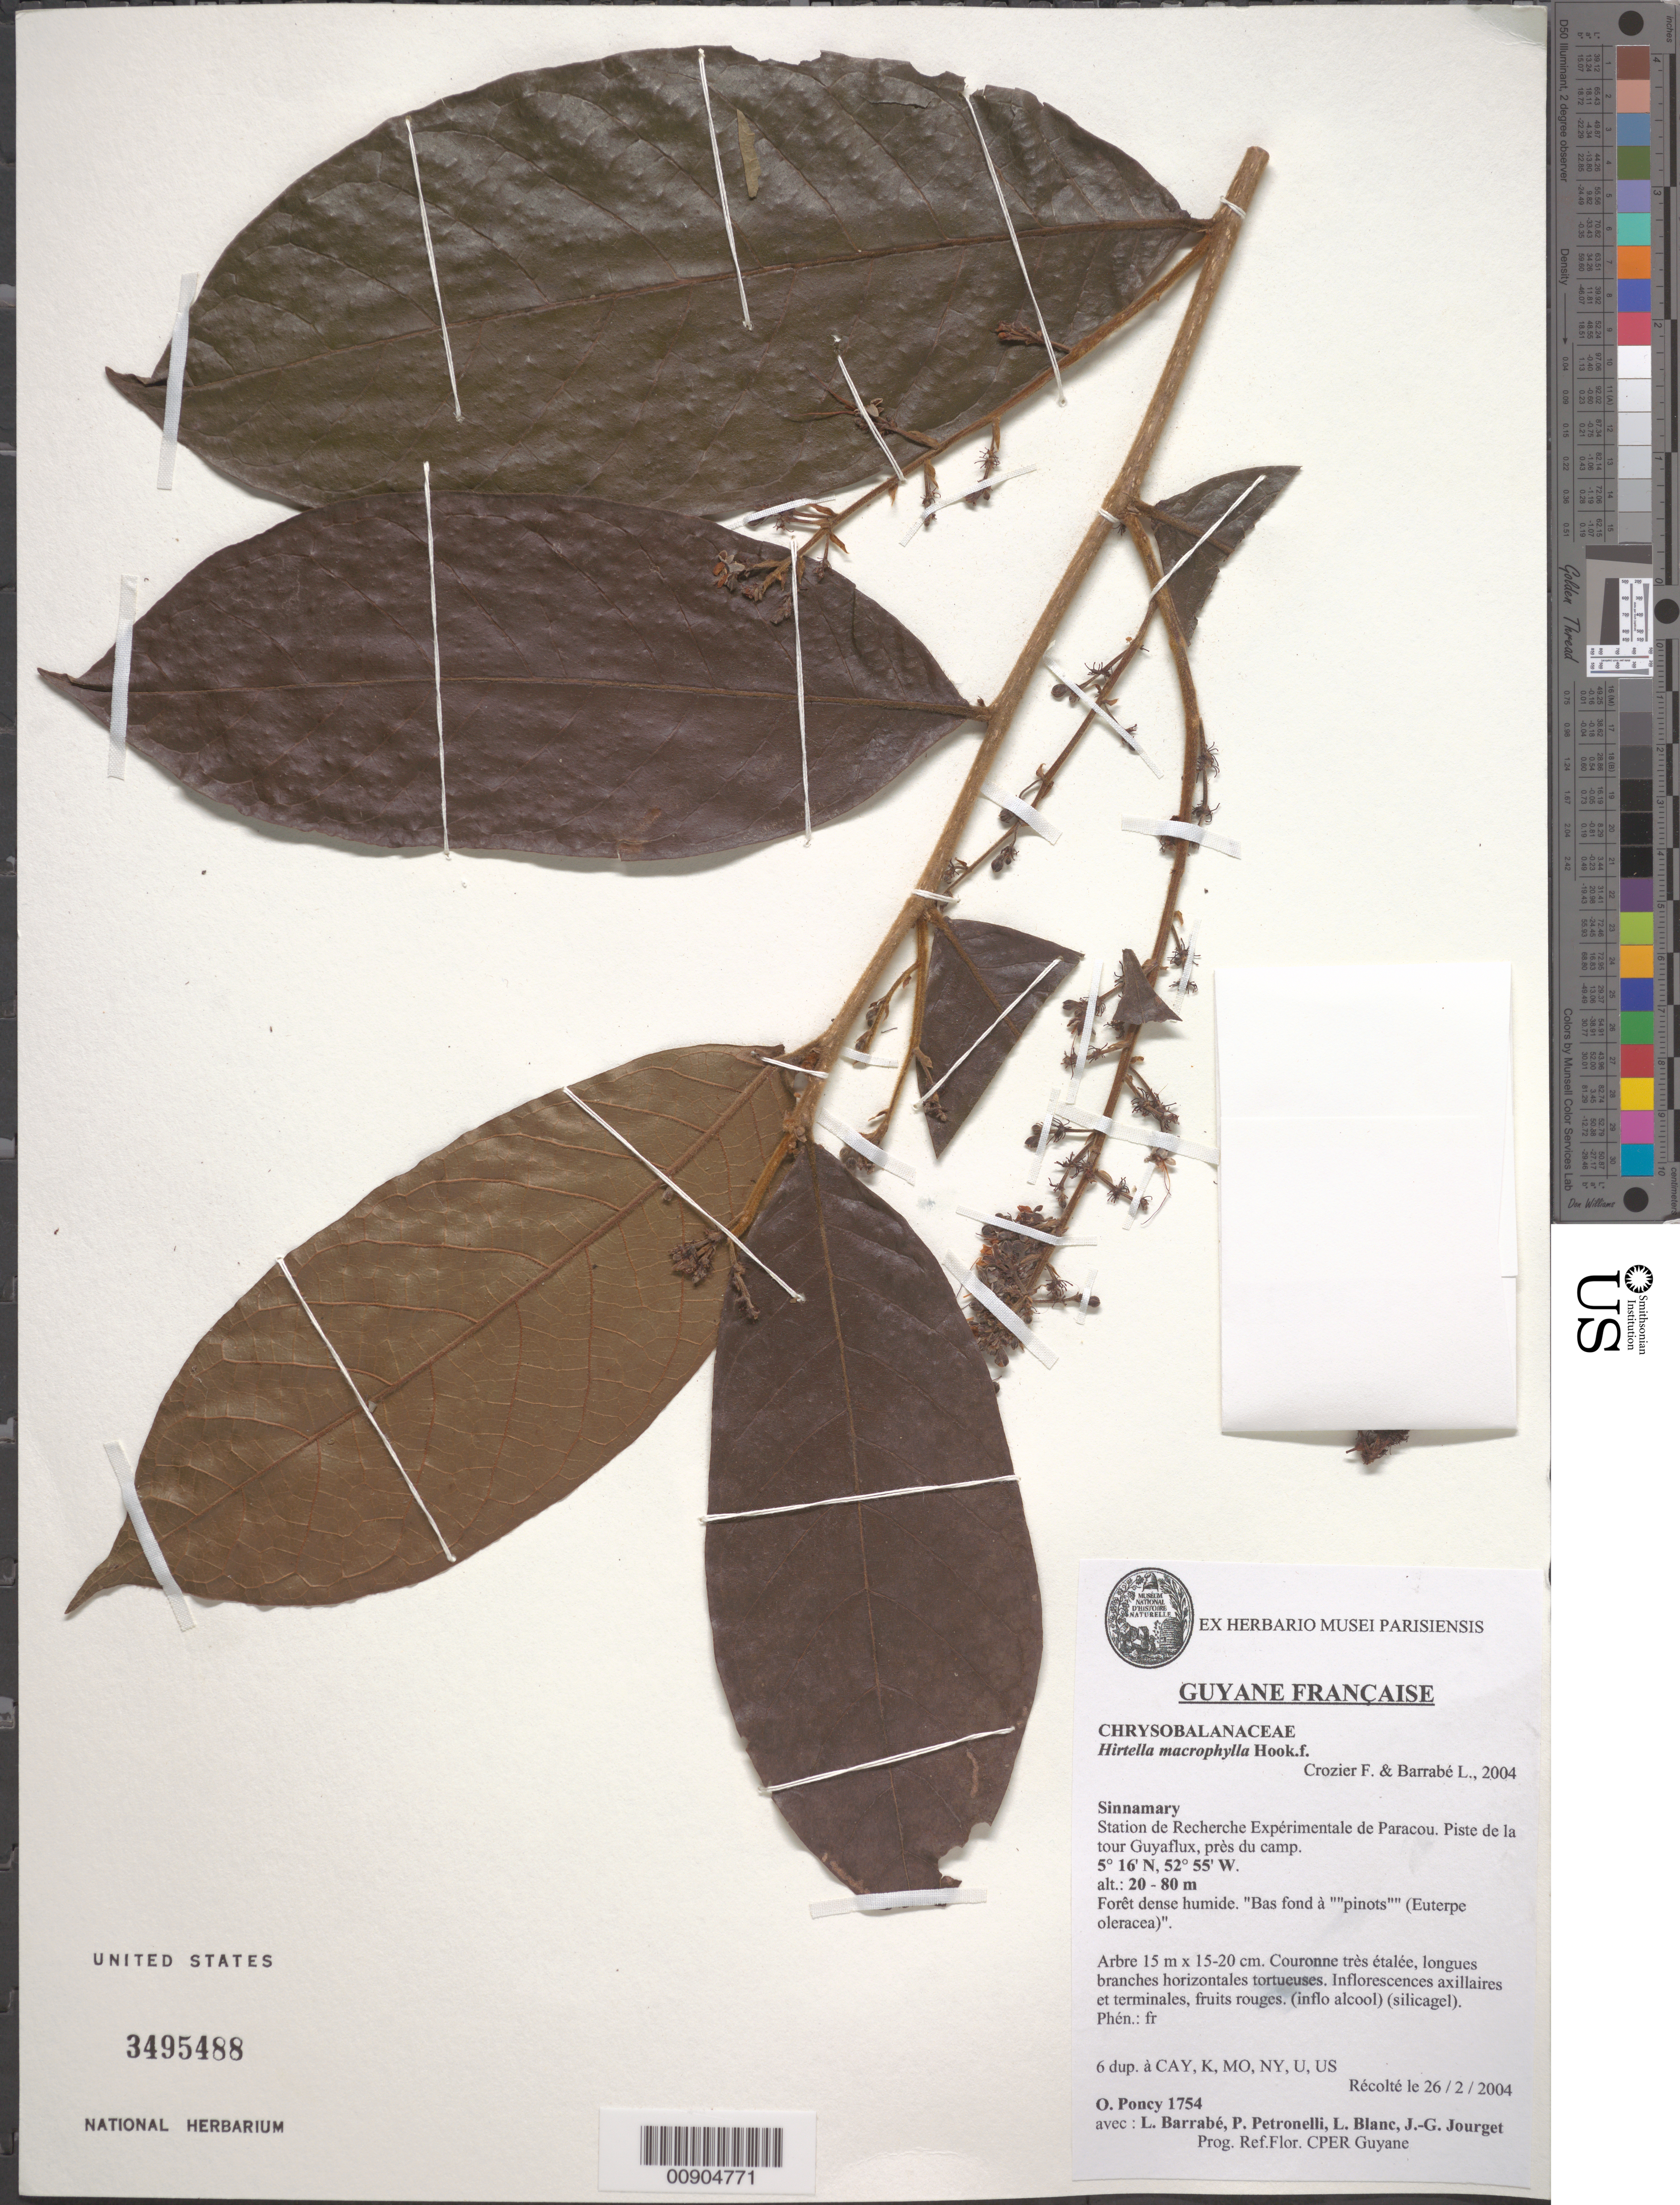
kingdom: Plantae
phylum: Tracheophyta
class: Magnoliopsida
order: Malpighiales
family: Chrysobalanaceae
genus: Hirtella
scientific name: Hirtella macrophylla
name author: Benth. ex Hook. f.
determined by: Barrabé, L.; Crozier, F.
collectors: O. Poncy, L. Barrabé, P. Petronelli, L. Blanc & J. Jourget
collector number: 1754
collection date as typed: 26-Feb-04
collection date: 2004-02-26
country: French Guiana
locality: Sinnamary, Station de Recherche Expérimental de Paracou. Piste de la tour Guyaflux, près du camp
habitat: Forêt dense humide, "bas fond à 'pinots' (Euterpe oleracea)"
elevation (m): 20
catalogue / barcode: US 3495488